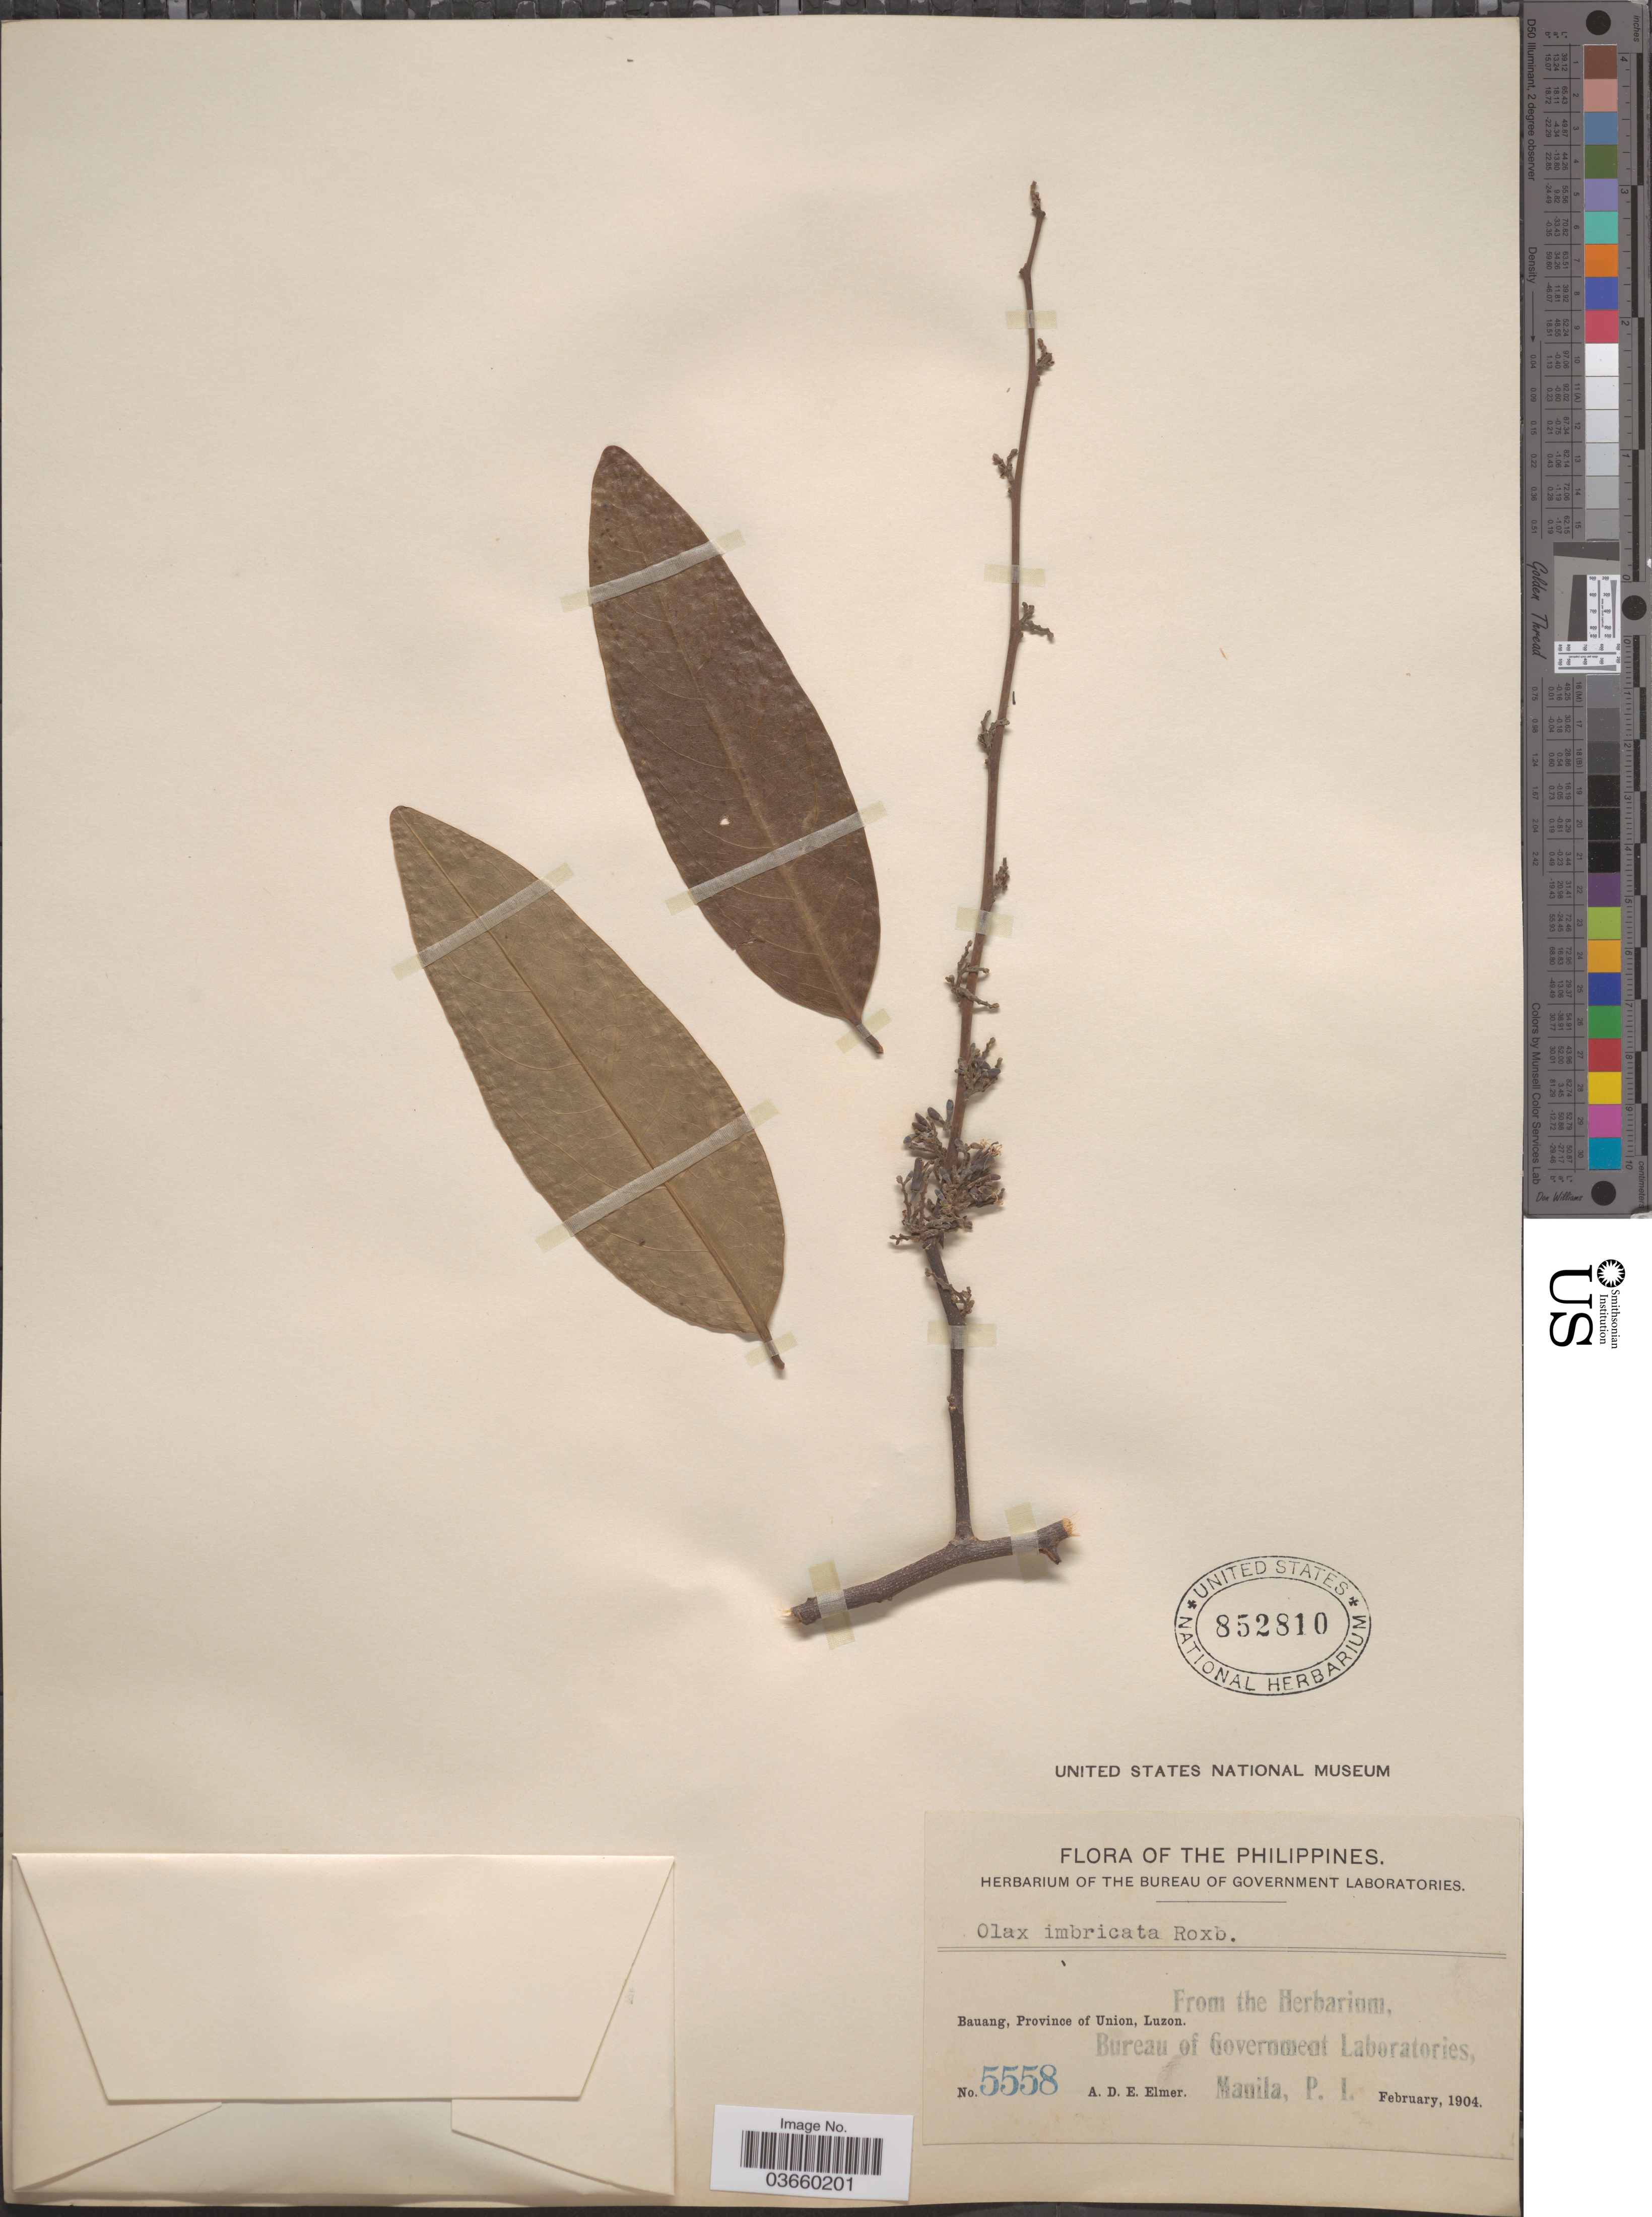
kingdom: Plantae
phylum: Tracheophyta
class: Magnoliopsida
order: Santalales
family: Olacaceae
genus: Olax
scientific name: Olax imbricata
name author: Roxb.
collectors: A. D. E. Elmer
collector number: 5558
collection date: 1904-02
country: Philippines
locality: Bauang, Province of Union, Luzon.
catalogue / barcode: US 852810